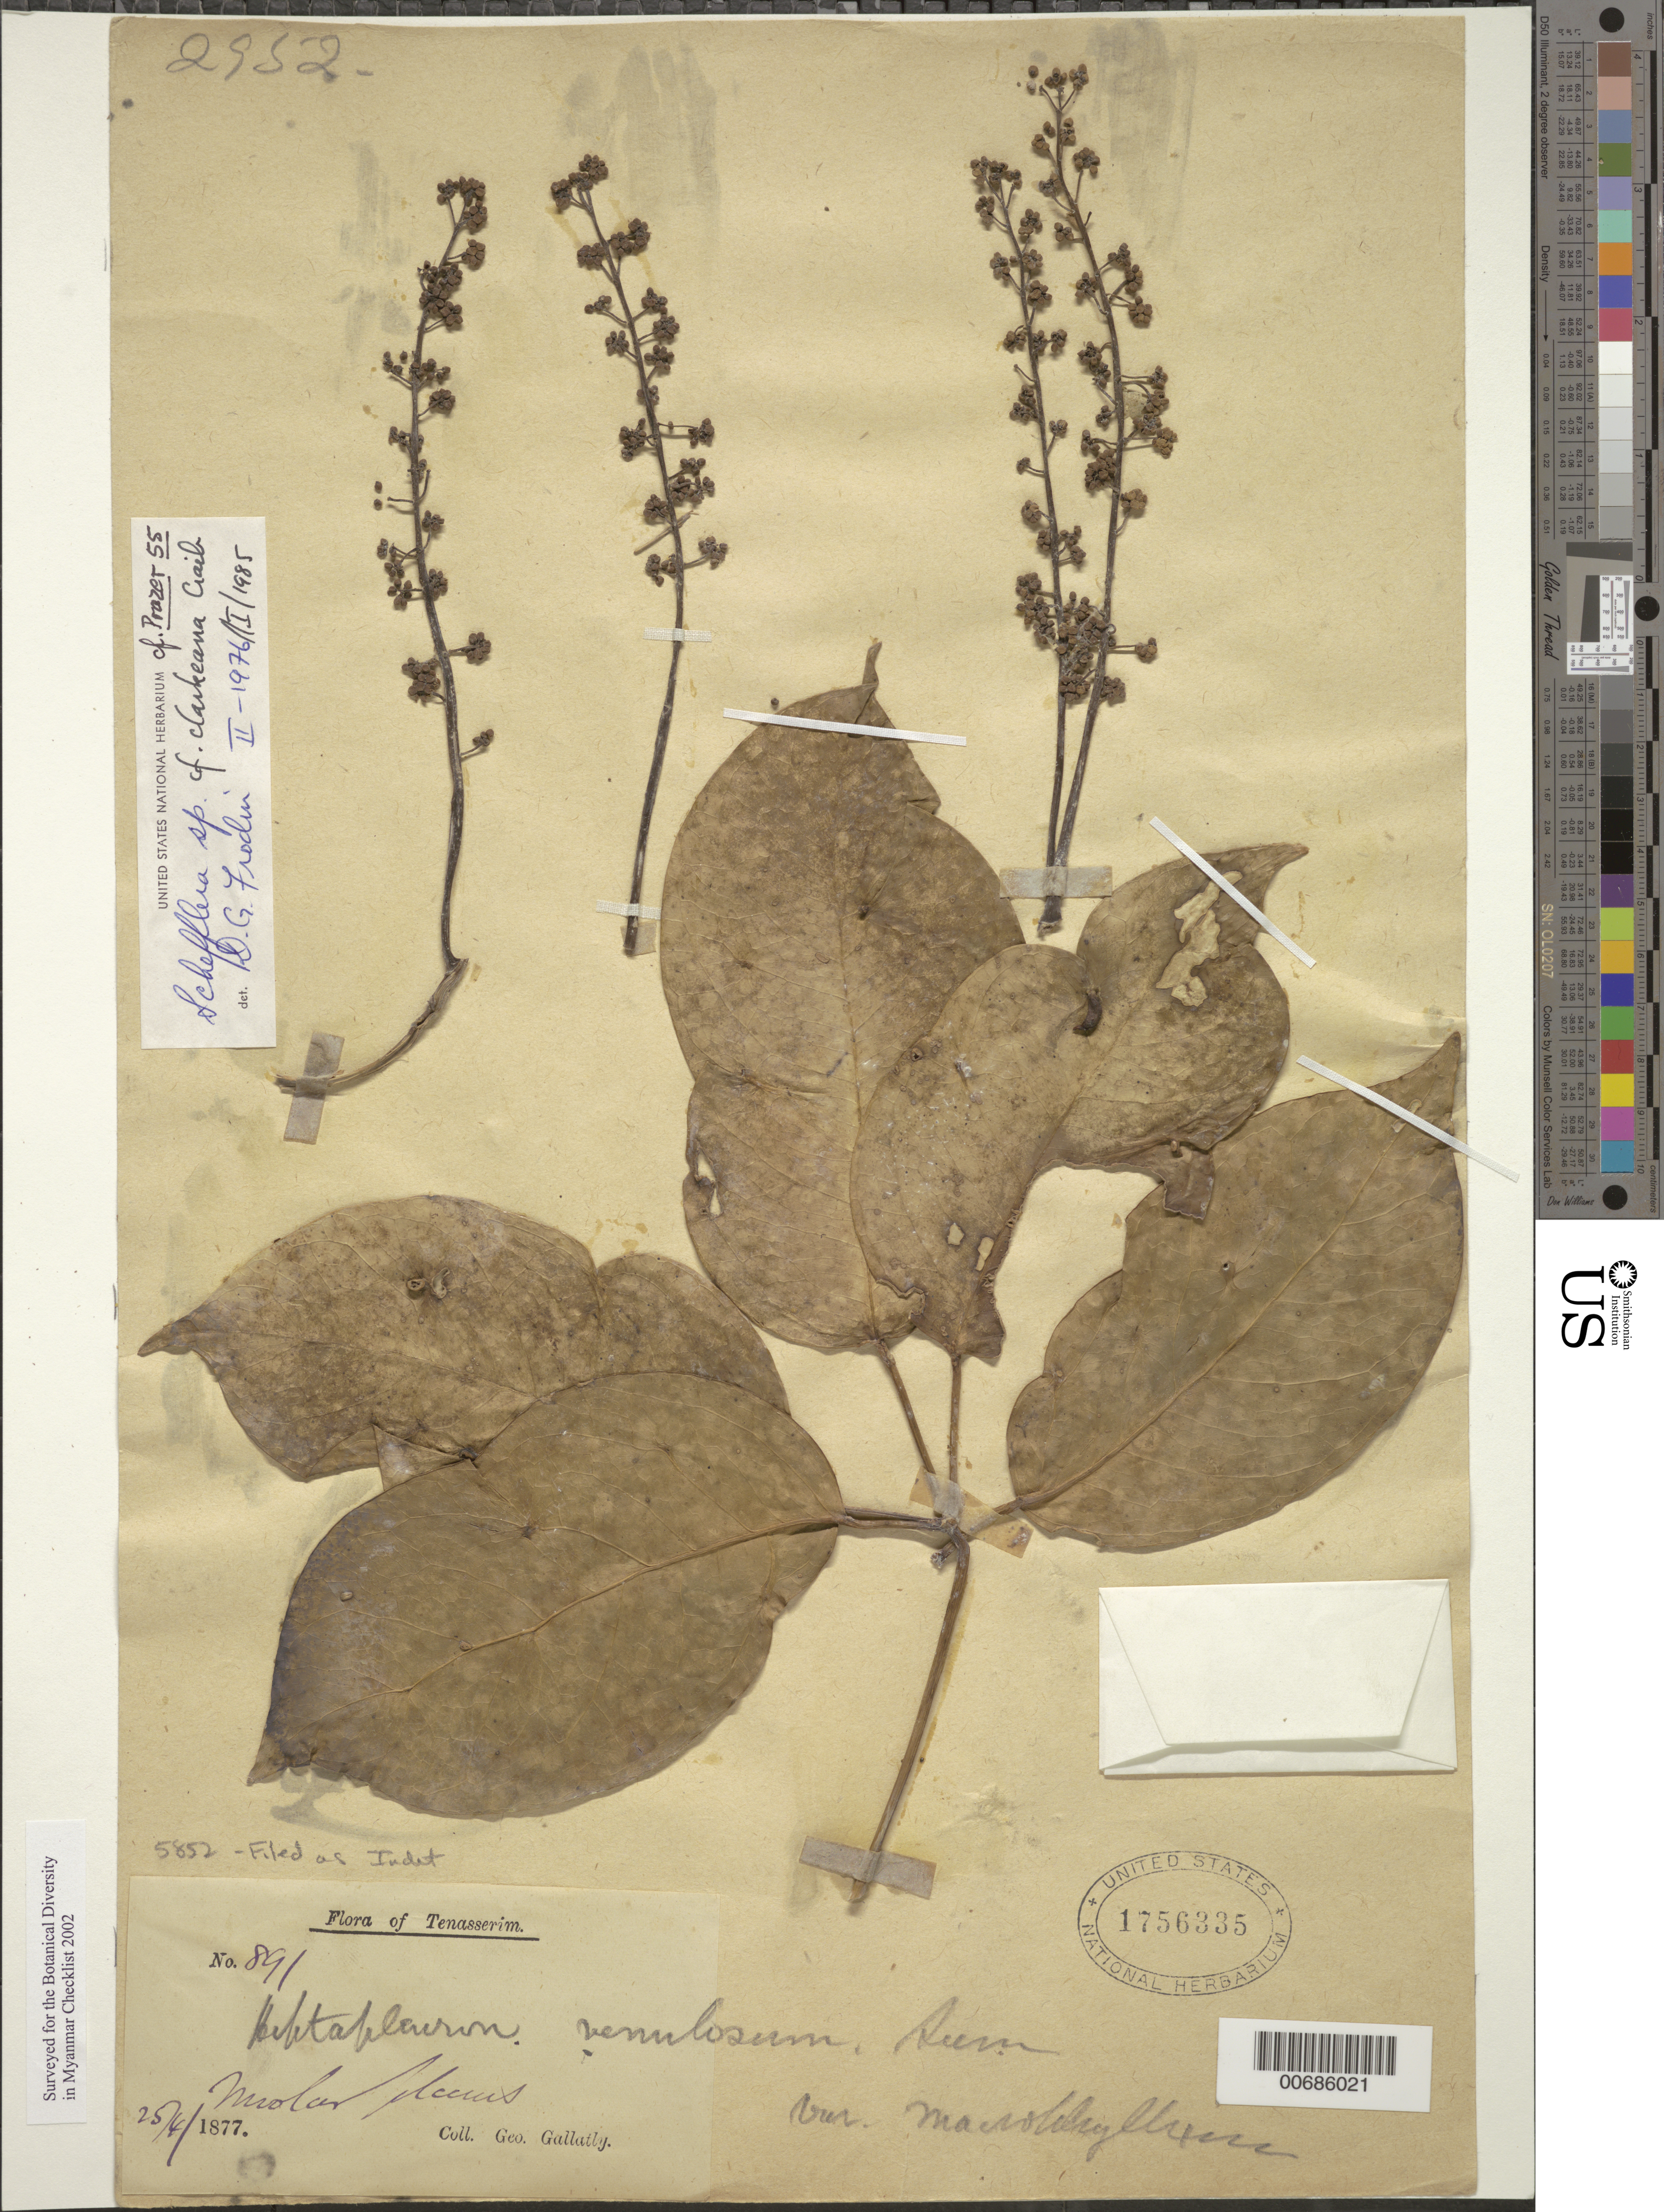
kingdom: Plantae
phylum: Tracheophyta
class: Magnoliopsida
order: Apiales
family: Araliaceae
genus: Schefflera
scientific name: Schefflera sp.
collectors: G. Gallatly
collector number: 891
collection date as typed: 25 Apr 1877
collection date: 1877-04-25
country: Myanmar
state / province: Tenasserim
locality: Nuolar [Molara?]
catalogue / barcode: US 1756335